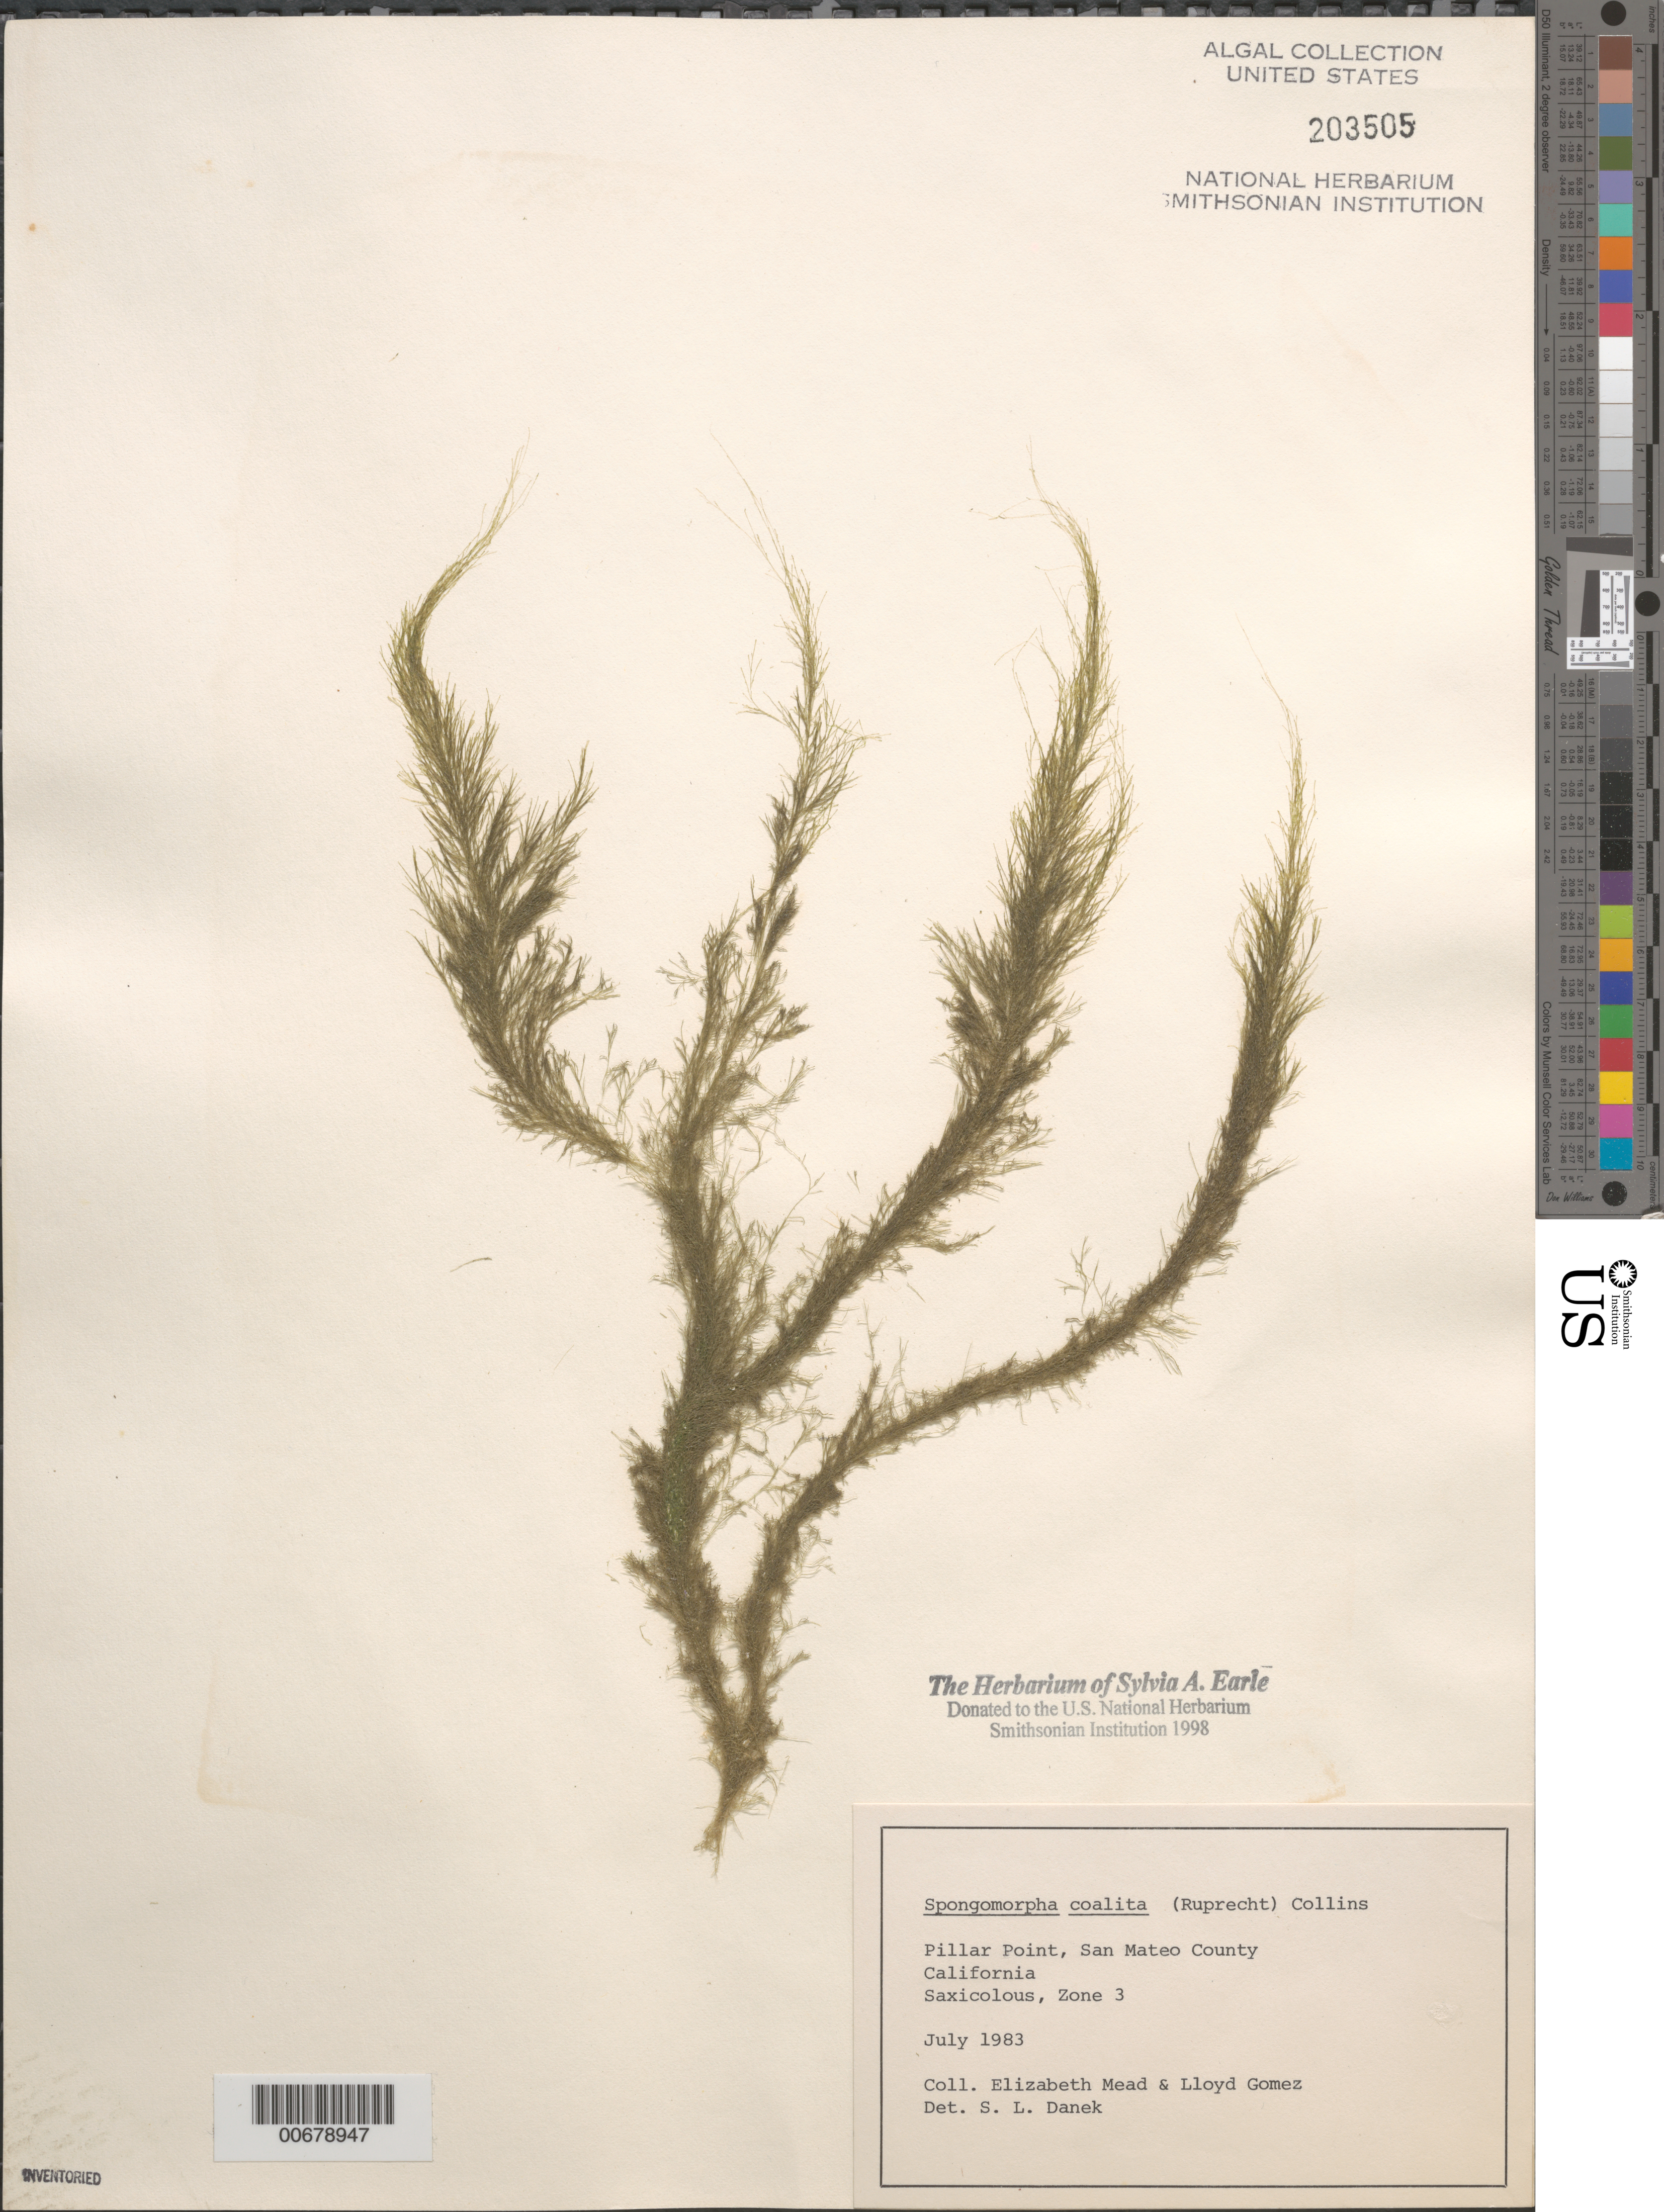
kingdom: Plantae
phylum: Chlorophyta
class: Ulvophyceae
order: Ulotrichales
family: Ulotrichaceae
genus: Acrosiphonia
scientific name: Acrosiphonia coalita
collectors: E. Mead & L. Gomez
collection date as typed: Jul 1983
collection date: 1983-07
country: United States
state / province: California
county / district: San Mateo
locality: Pillar Point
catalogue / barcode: US 203505